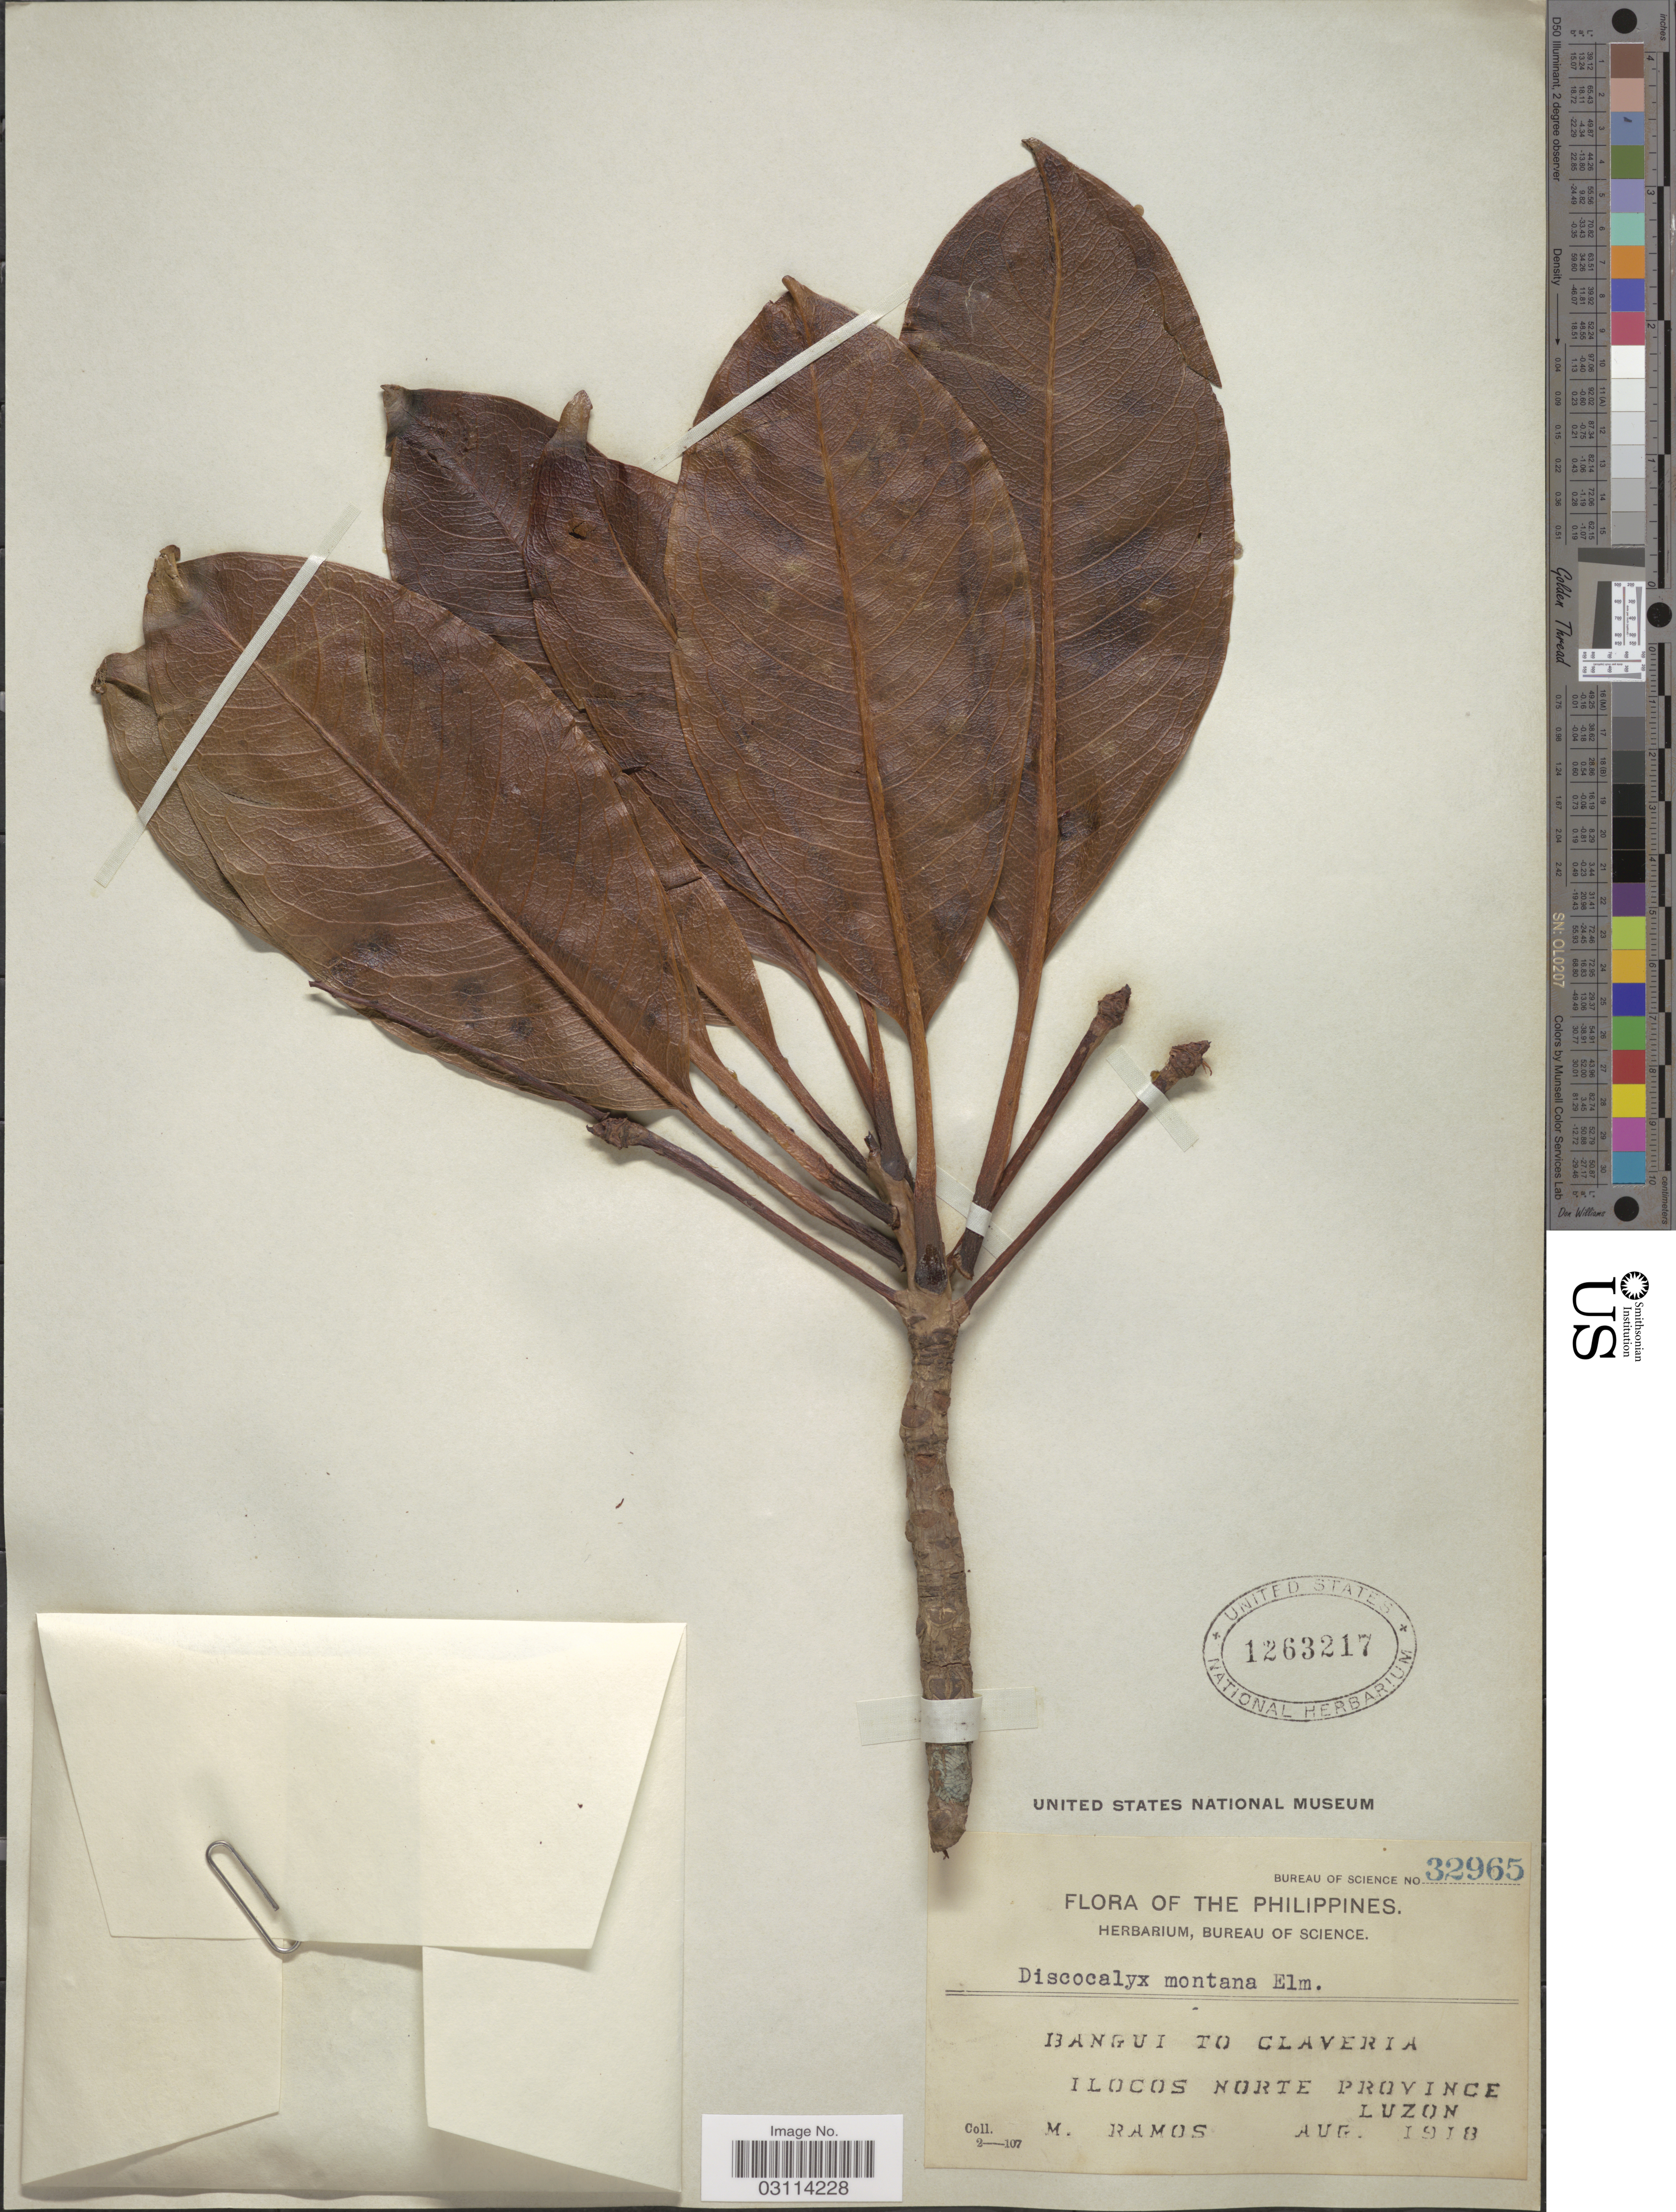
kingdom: Plantae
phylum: Tracheophyta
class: Magnoliopsida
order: Ericales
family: Primulaceae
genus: Discocalyx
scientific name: Discocalyx montana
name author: Elmer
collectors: M. Ramos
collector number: Bureau of Science 32965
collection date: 1918-08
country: Philippines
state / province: Ilocos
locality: Bangui to Claveria. Ilocos Norte Province, Luzon.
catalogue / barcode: US 1263217